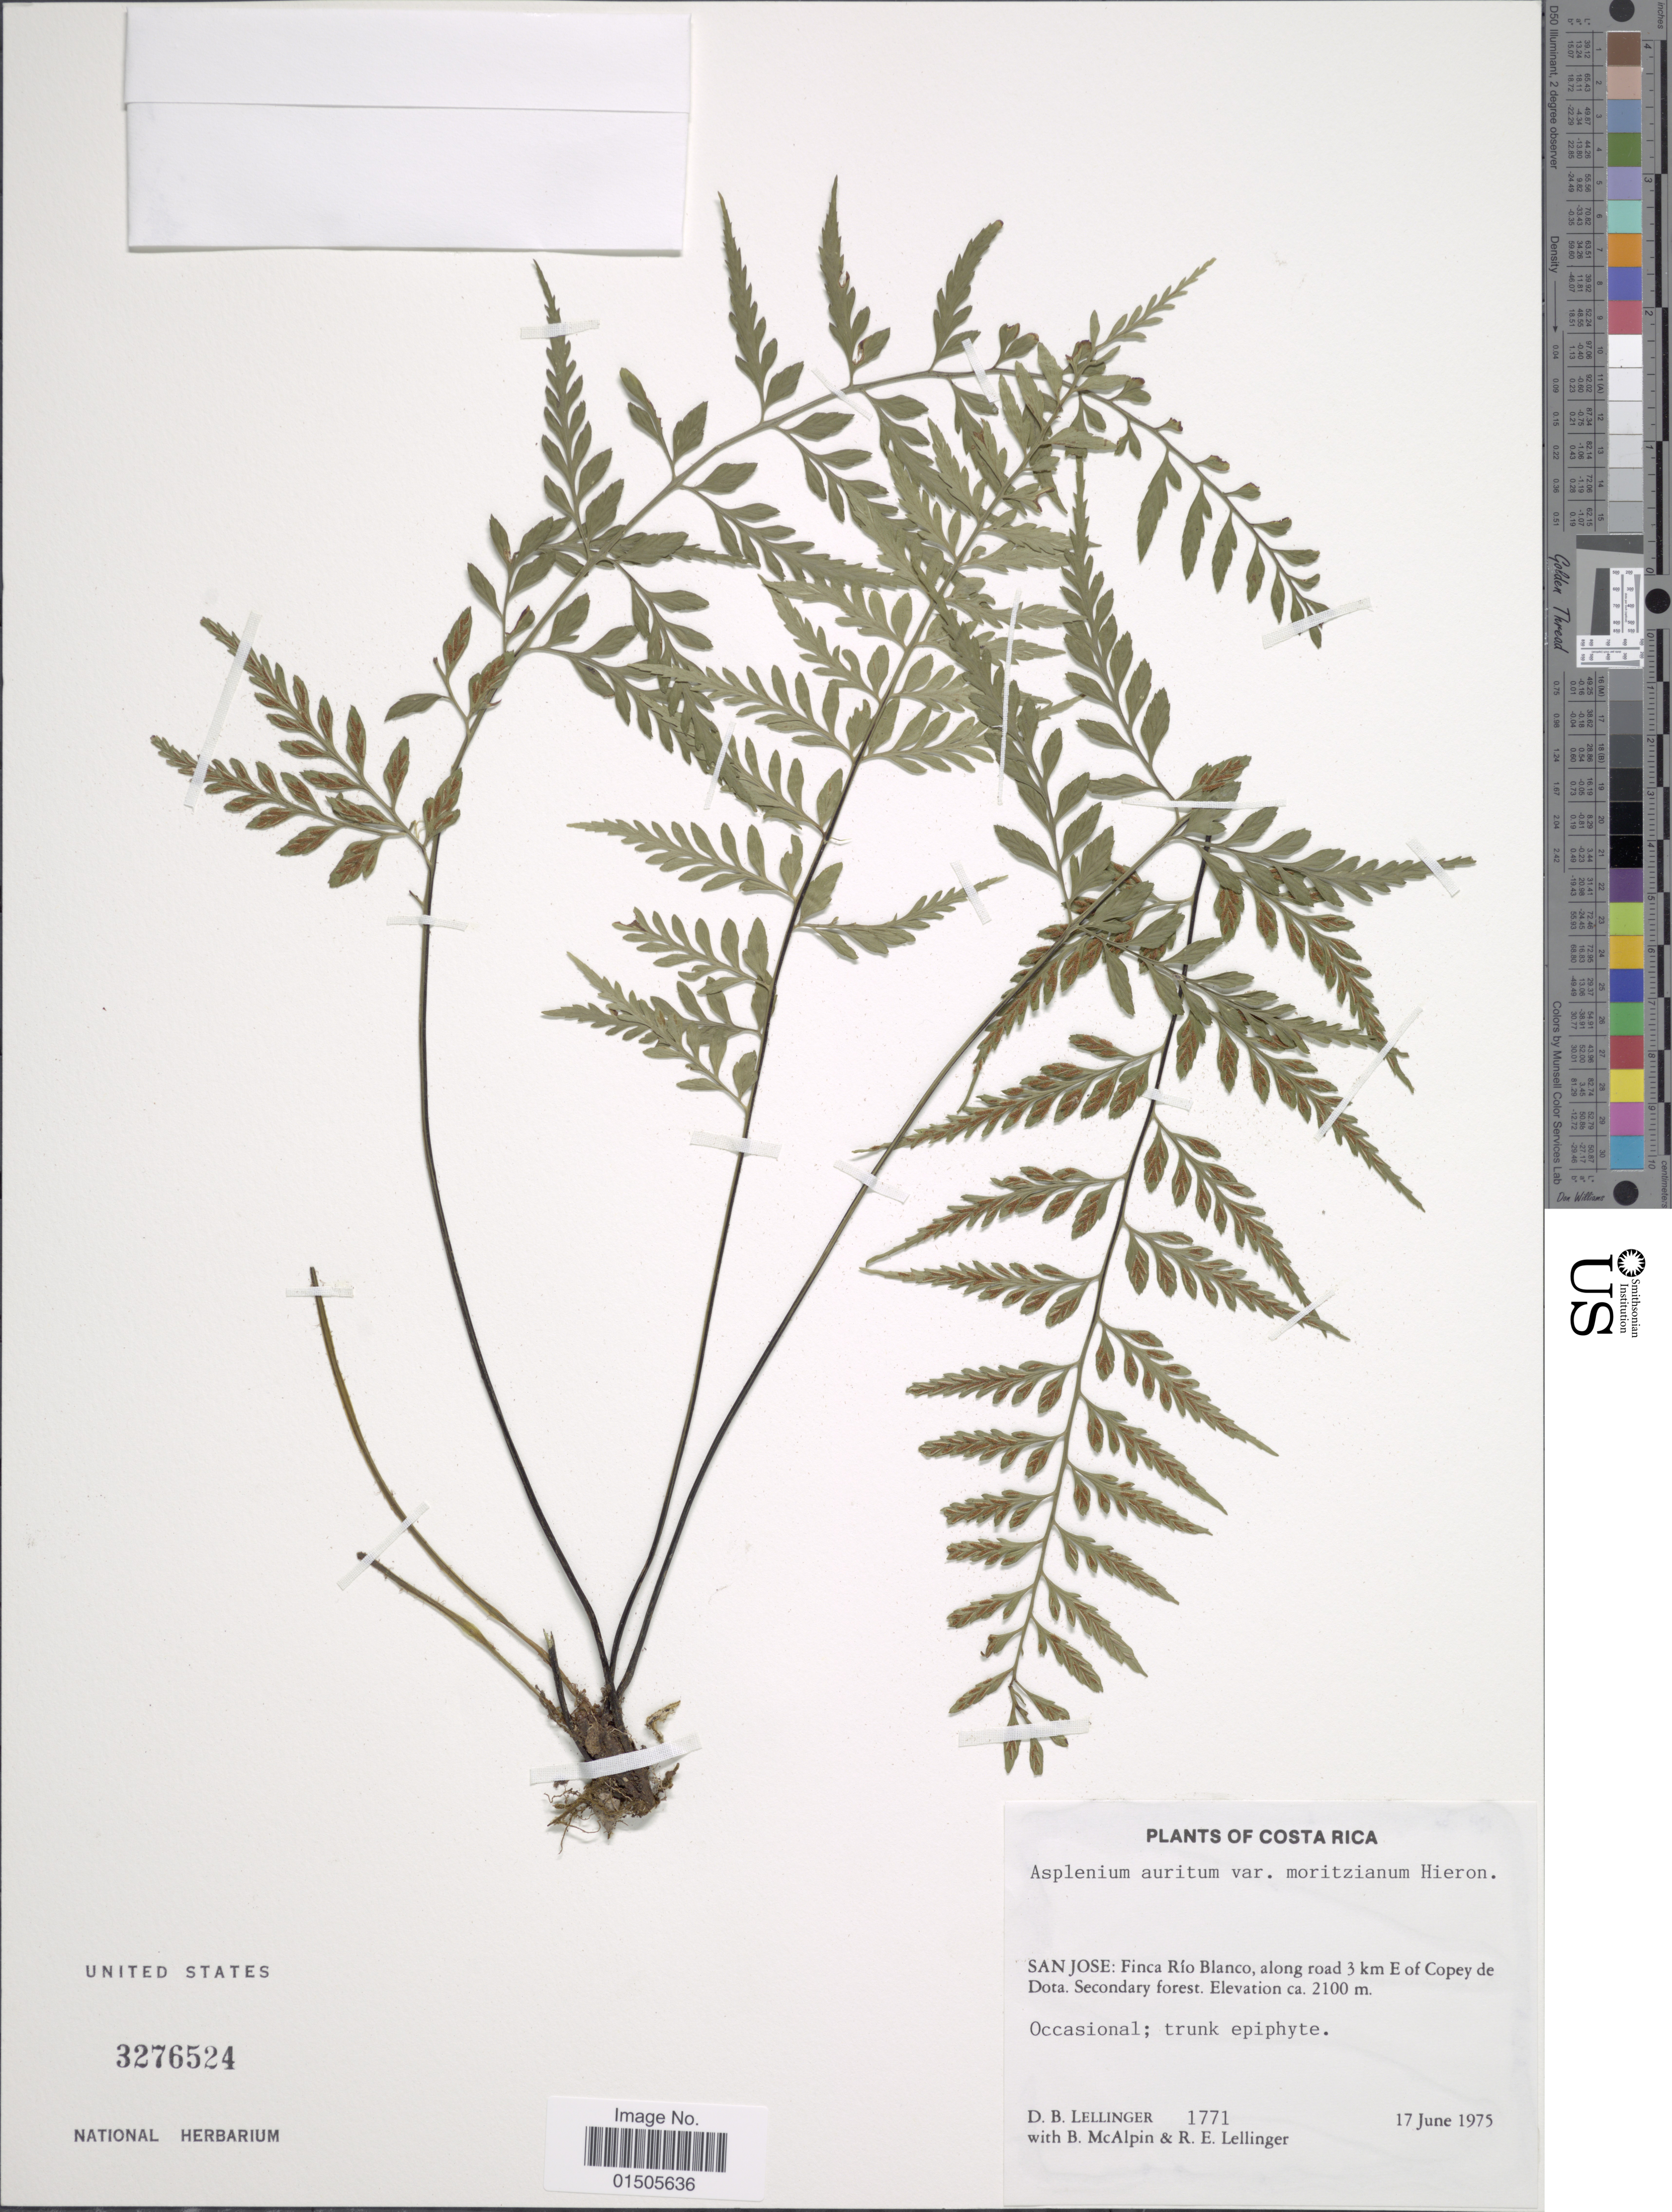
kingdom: Plantae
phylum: Tracheophyta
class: Polypodiopsida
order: Polypodiales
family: Aspleniaceae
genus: Asplenium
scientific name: Asplenium auritum var. moritzianum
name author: Hieron.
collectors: D. B. Lellinger, B. McAlpin & R. E. Lellinger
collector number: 1771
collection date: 1975-06-17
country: Costa Rica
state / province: San José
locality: Finca Rio Blanco, along road 3 km E of Copey de Dota. Secondary forest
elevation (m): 2100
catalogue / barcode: US 3276524